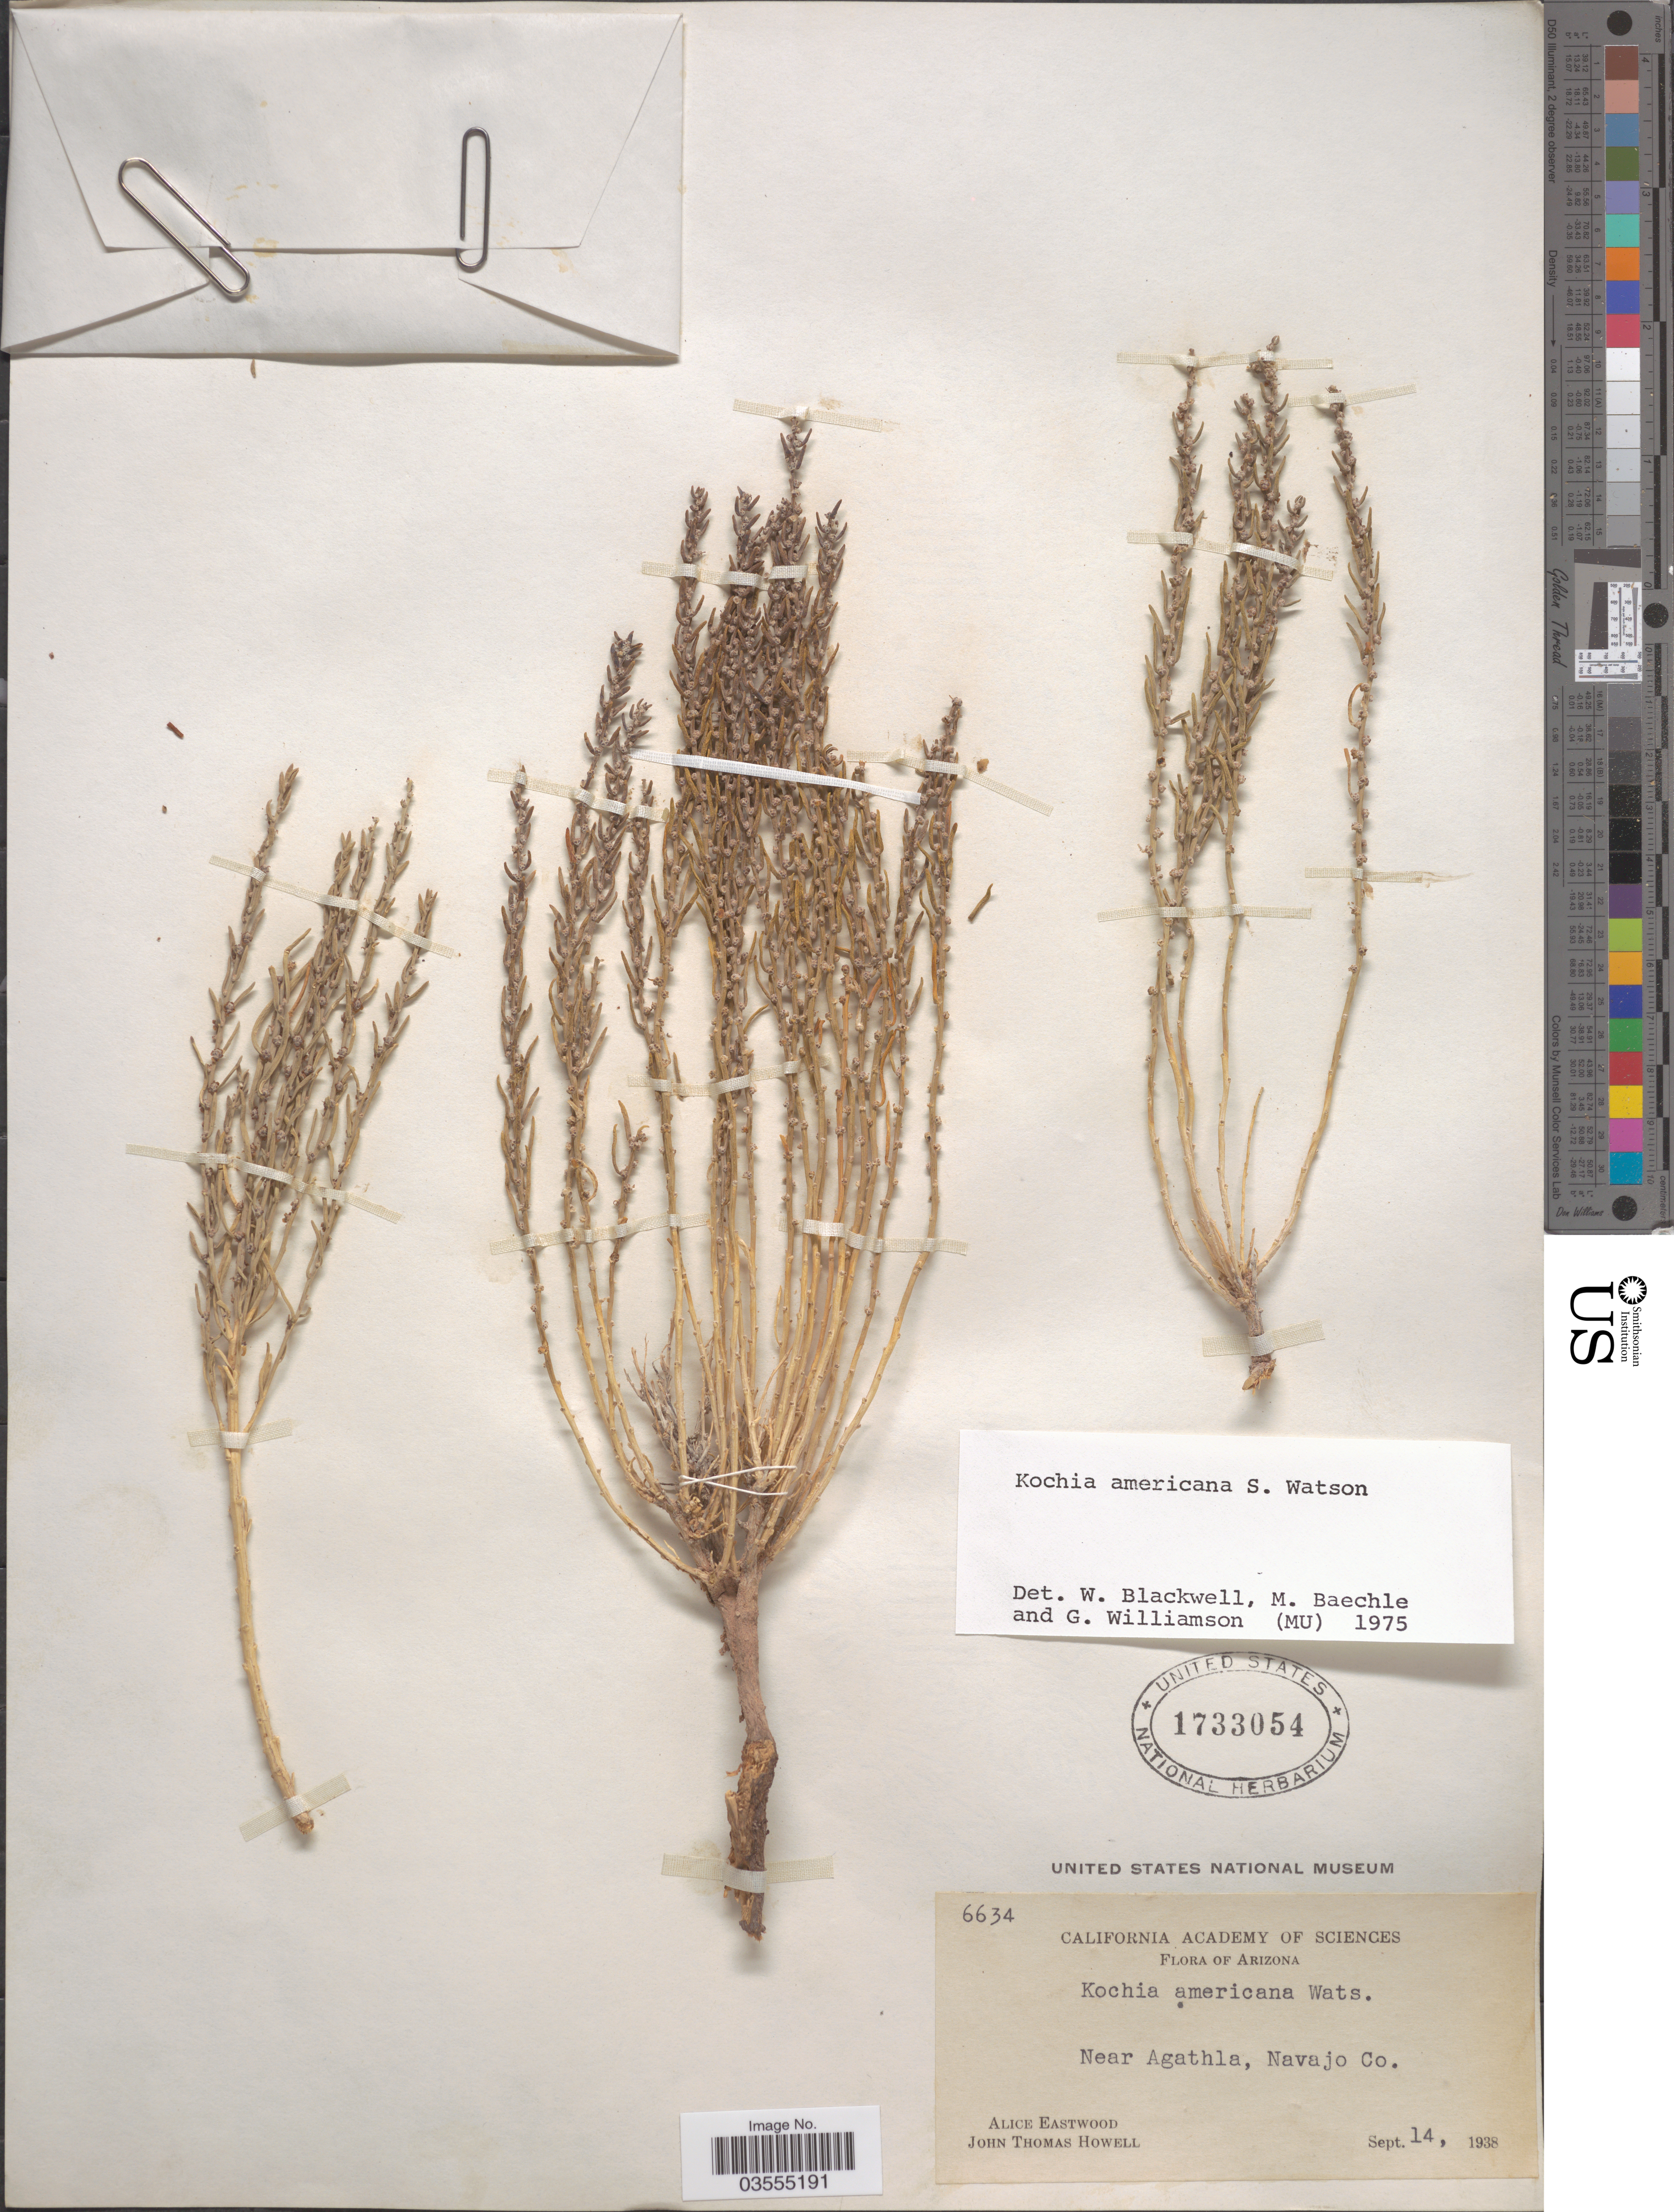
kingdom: Plantae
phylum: Tracheophyta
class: Magnoliopsida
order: Caryophyllales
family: Amaranthaceae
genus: Neokochia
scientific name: Neokochia americana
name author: (S. Watson) G.L. Chu & S.C. Sand.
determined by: U.S. National Herbarium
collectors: A. Eastwood & J. T. Howell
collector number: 6634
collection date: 1938-09-14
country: United States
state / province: Arizona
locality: Near Agathla, Navajo Co.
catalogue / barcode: US 1733054